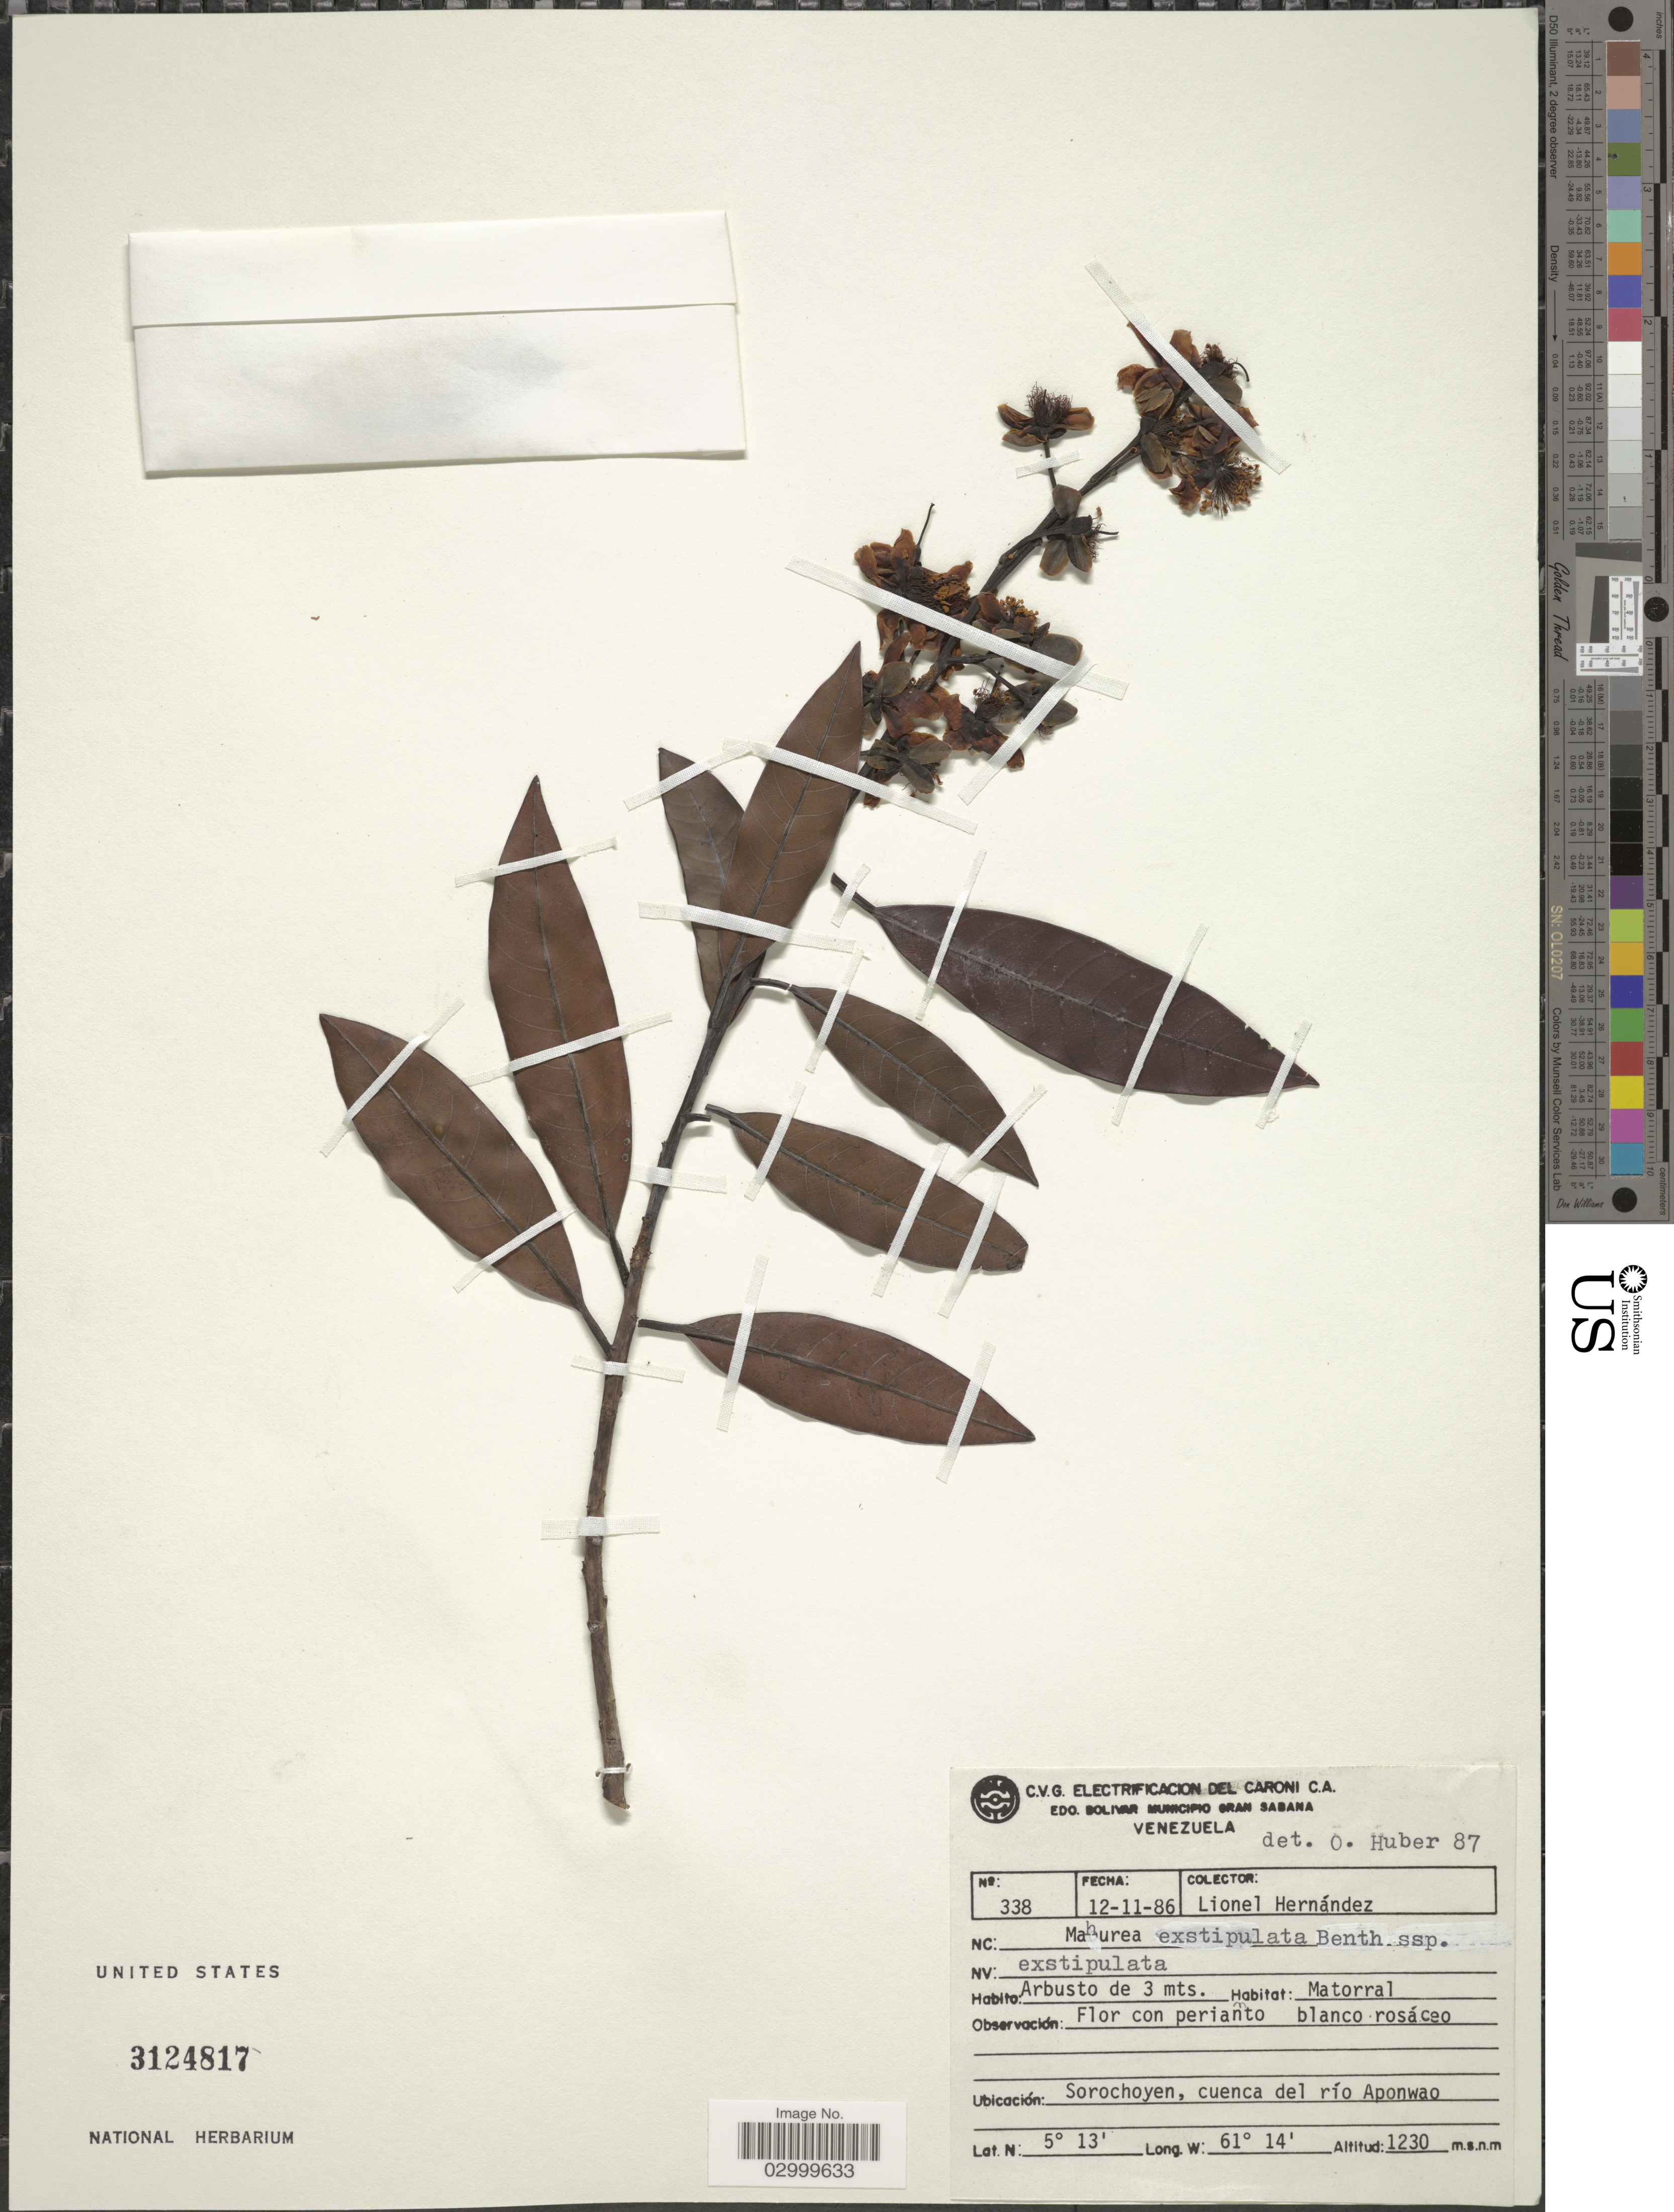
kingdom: Plantae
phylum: Tracheophyta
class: Magnoliopsida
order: Malpighiales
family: Calophyllaceae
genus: Mahurea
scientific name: Mahurea exstipulata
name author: Benth.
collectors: L. Hernández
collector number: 338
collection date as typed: Transcribed d/m/y: 12/11/86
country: Venezuela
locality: Sorochoyen, cuenca del río Aponwao.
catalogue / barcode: US 3124817